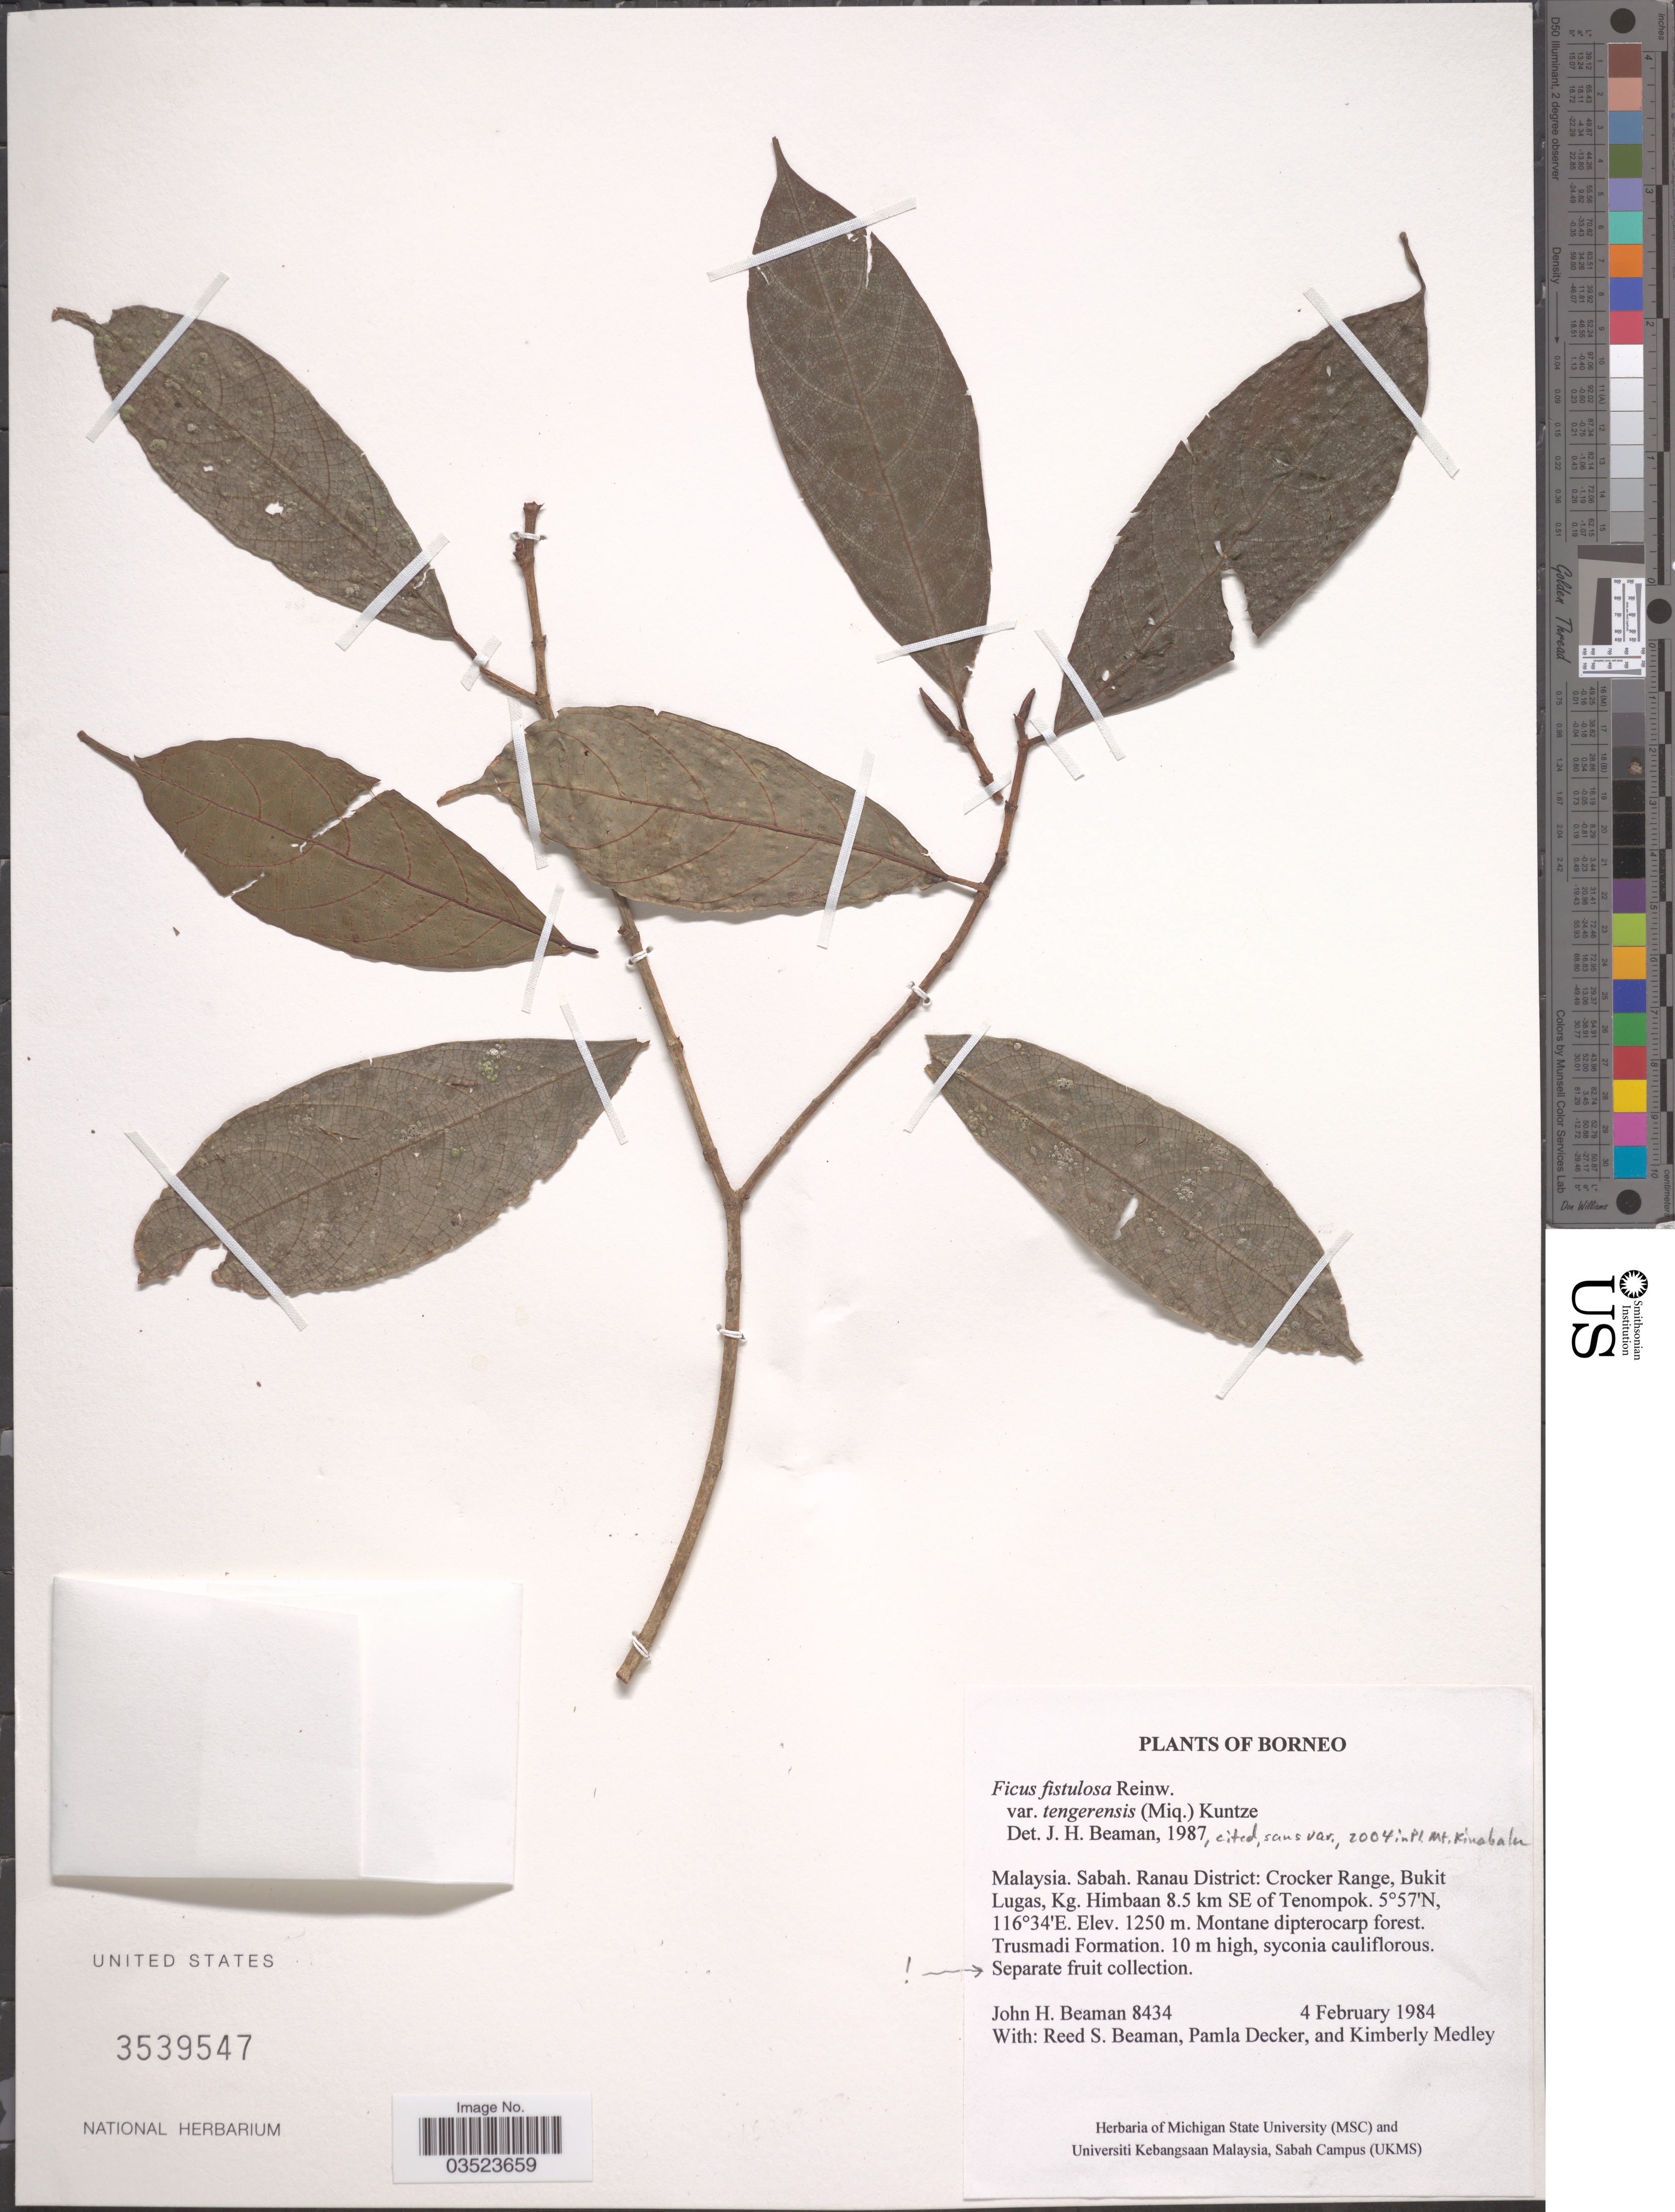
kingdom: Plantae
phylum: Tracheophyta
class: Magnoliopsida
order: Rosales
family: Moraceae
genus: Ficus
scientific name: Ficus fistulosa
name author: Reinw. ex Blume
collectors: J. H. Beaman, R. S. Beaman, P. Decker & K. Medley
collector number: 8434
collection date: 1984-02-04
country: Malaysia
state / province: Sabah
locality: Borneo. Ranau District: Crocker Range, Bukit Lugas, Kg. Himbaan 8.5 km SE of Tenompok. Trusmadi Formation.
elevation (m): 1250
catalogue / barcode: US 3539547